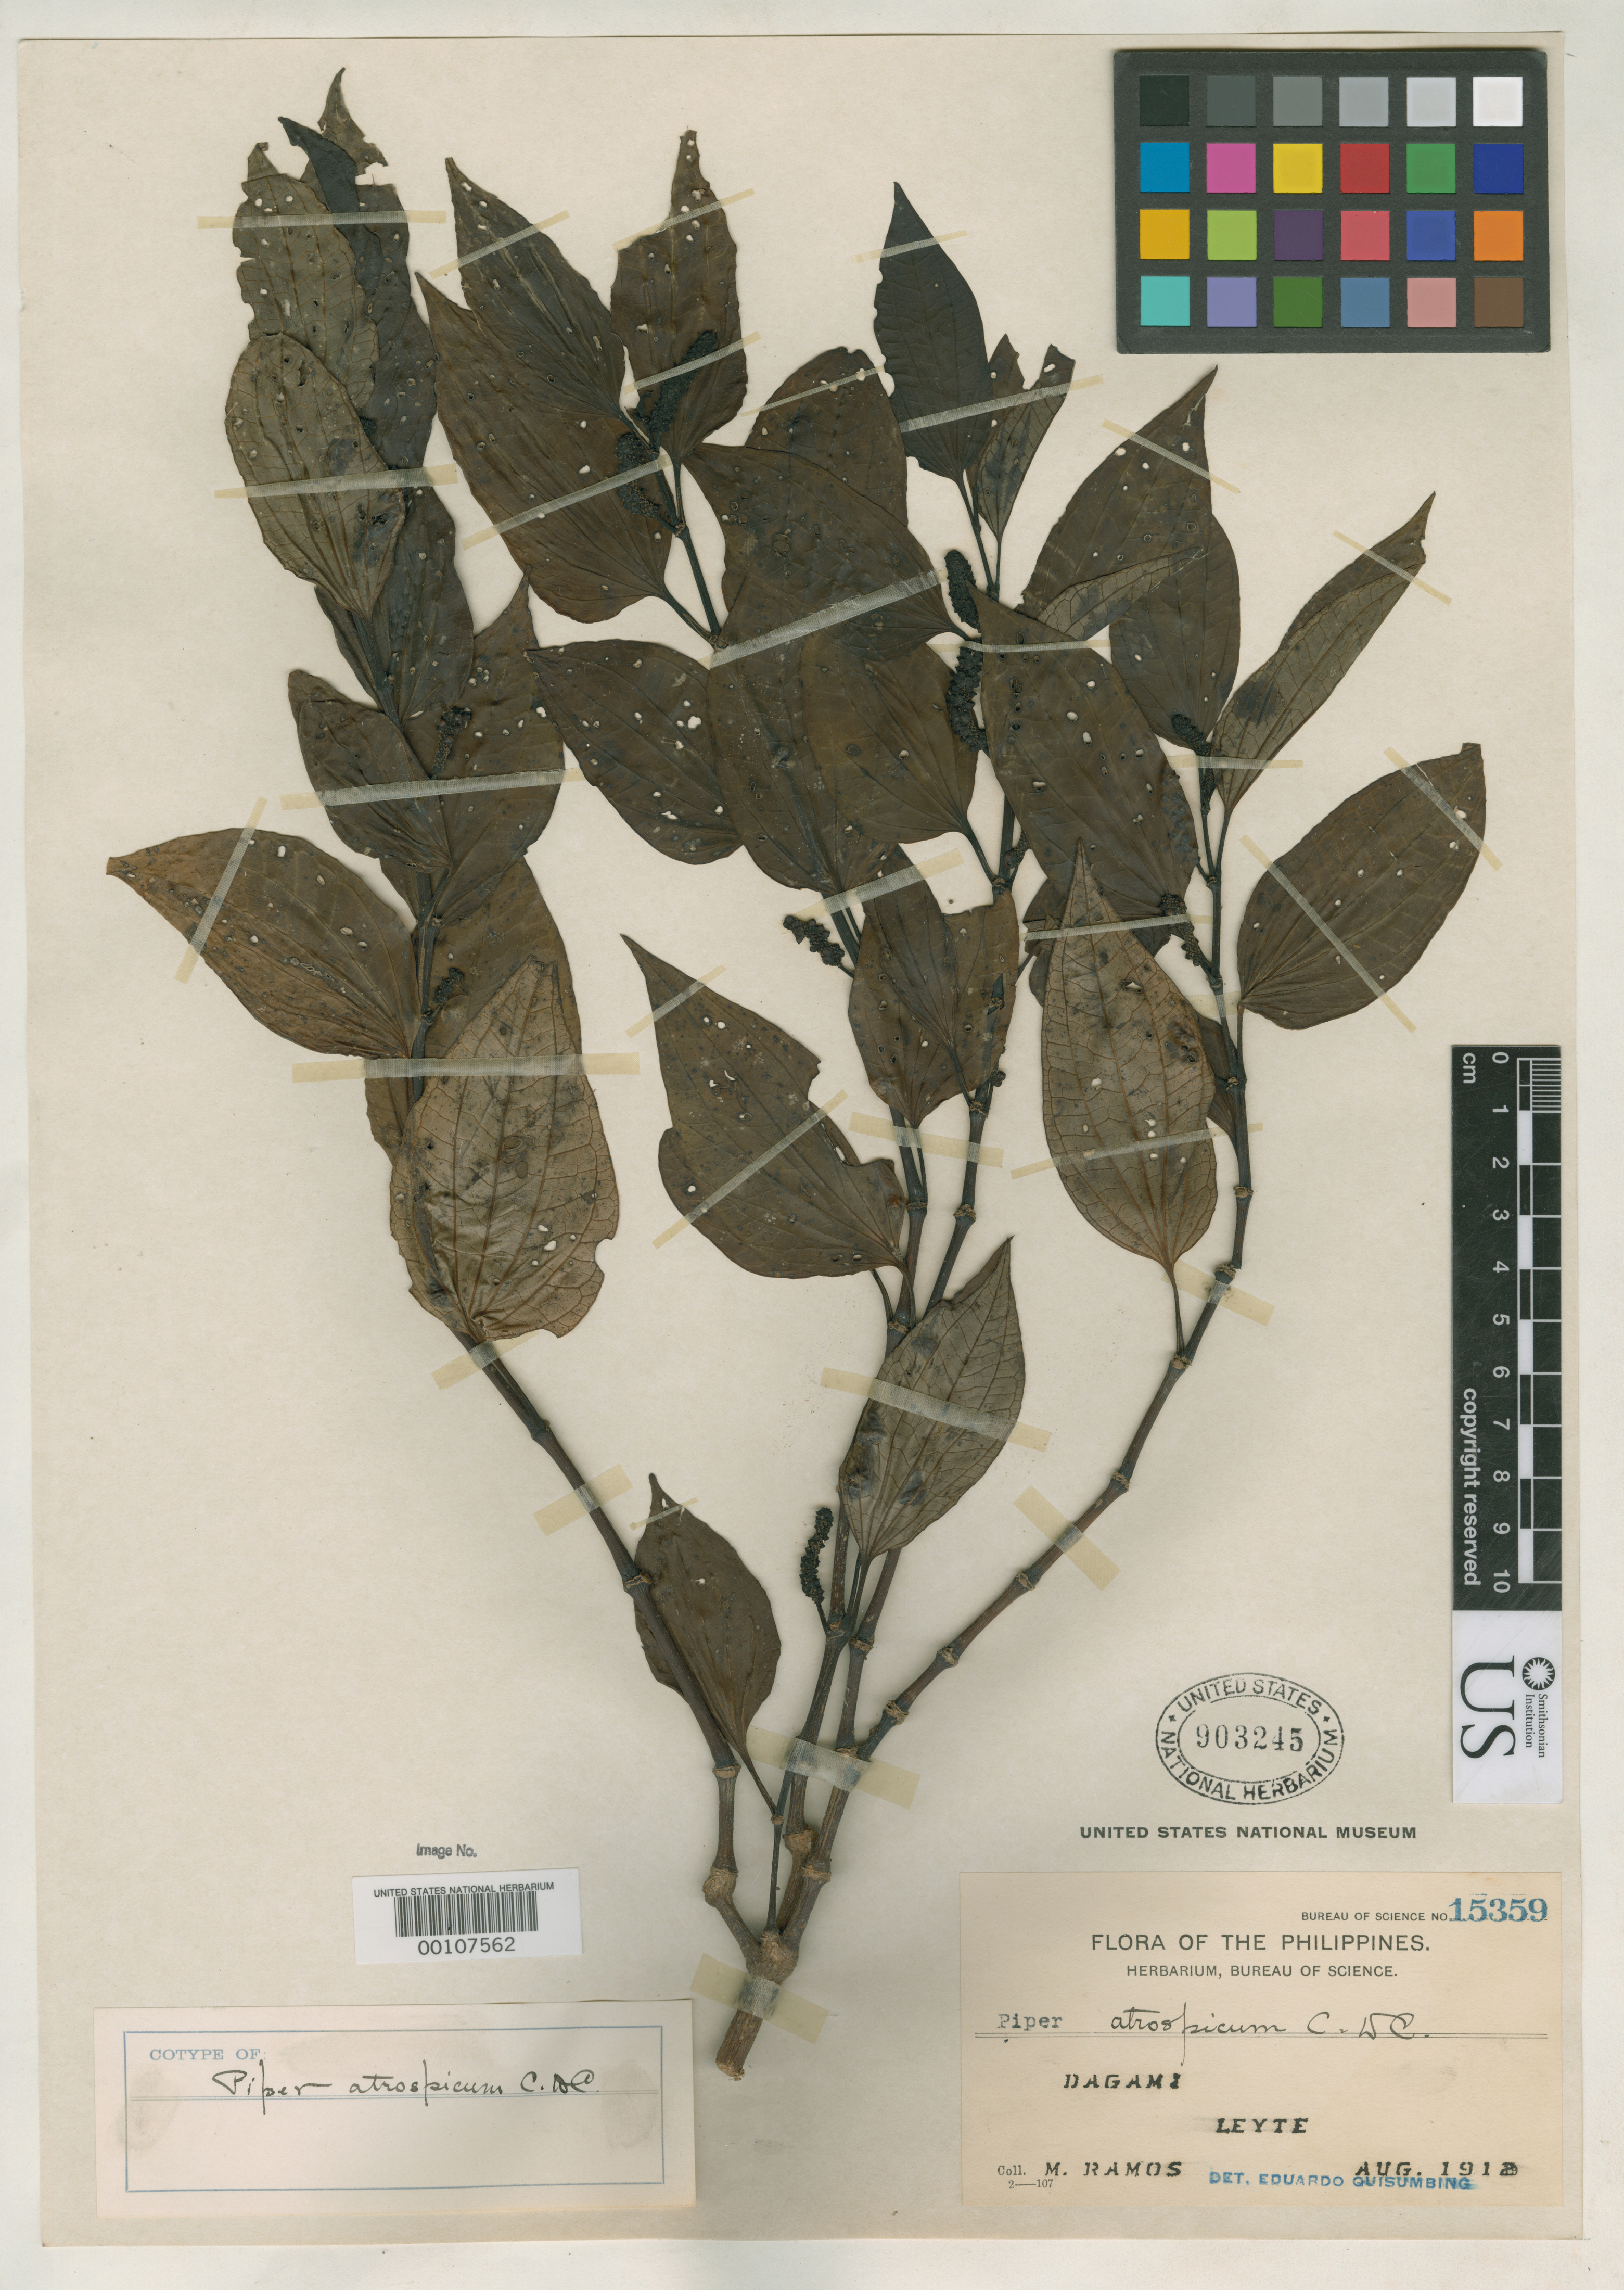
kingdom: Plantae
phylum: Tracheophyta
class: Magnoliopsida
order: Piperales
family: Piperaceae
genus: Piper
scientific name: Piper atrospicum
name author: C. DC.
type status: Isotype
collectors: M. Ramos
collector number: Bur. Sci. 15359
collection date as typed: Aug 1912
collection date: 1912-08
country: Philippines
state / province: Eastern Visayas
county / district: Leyte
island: Leyte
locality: Dagami.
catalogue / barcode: US 903245